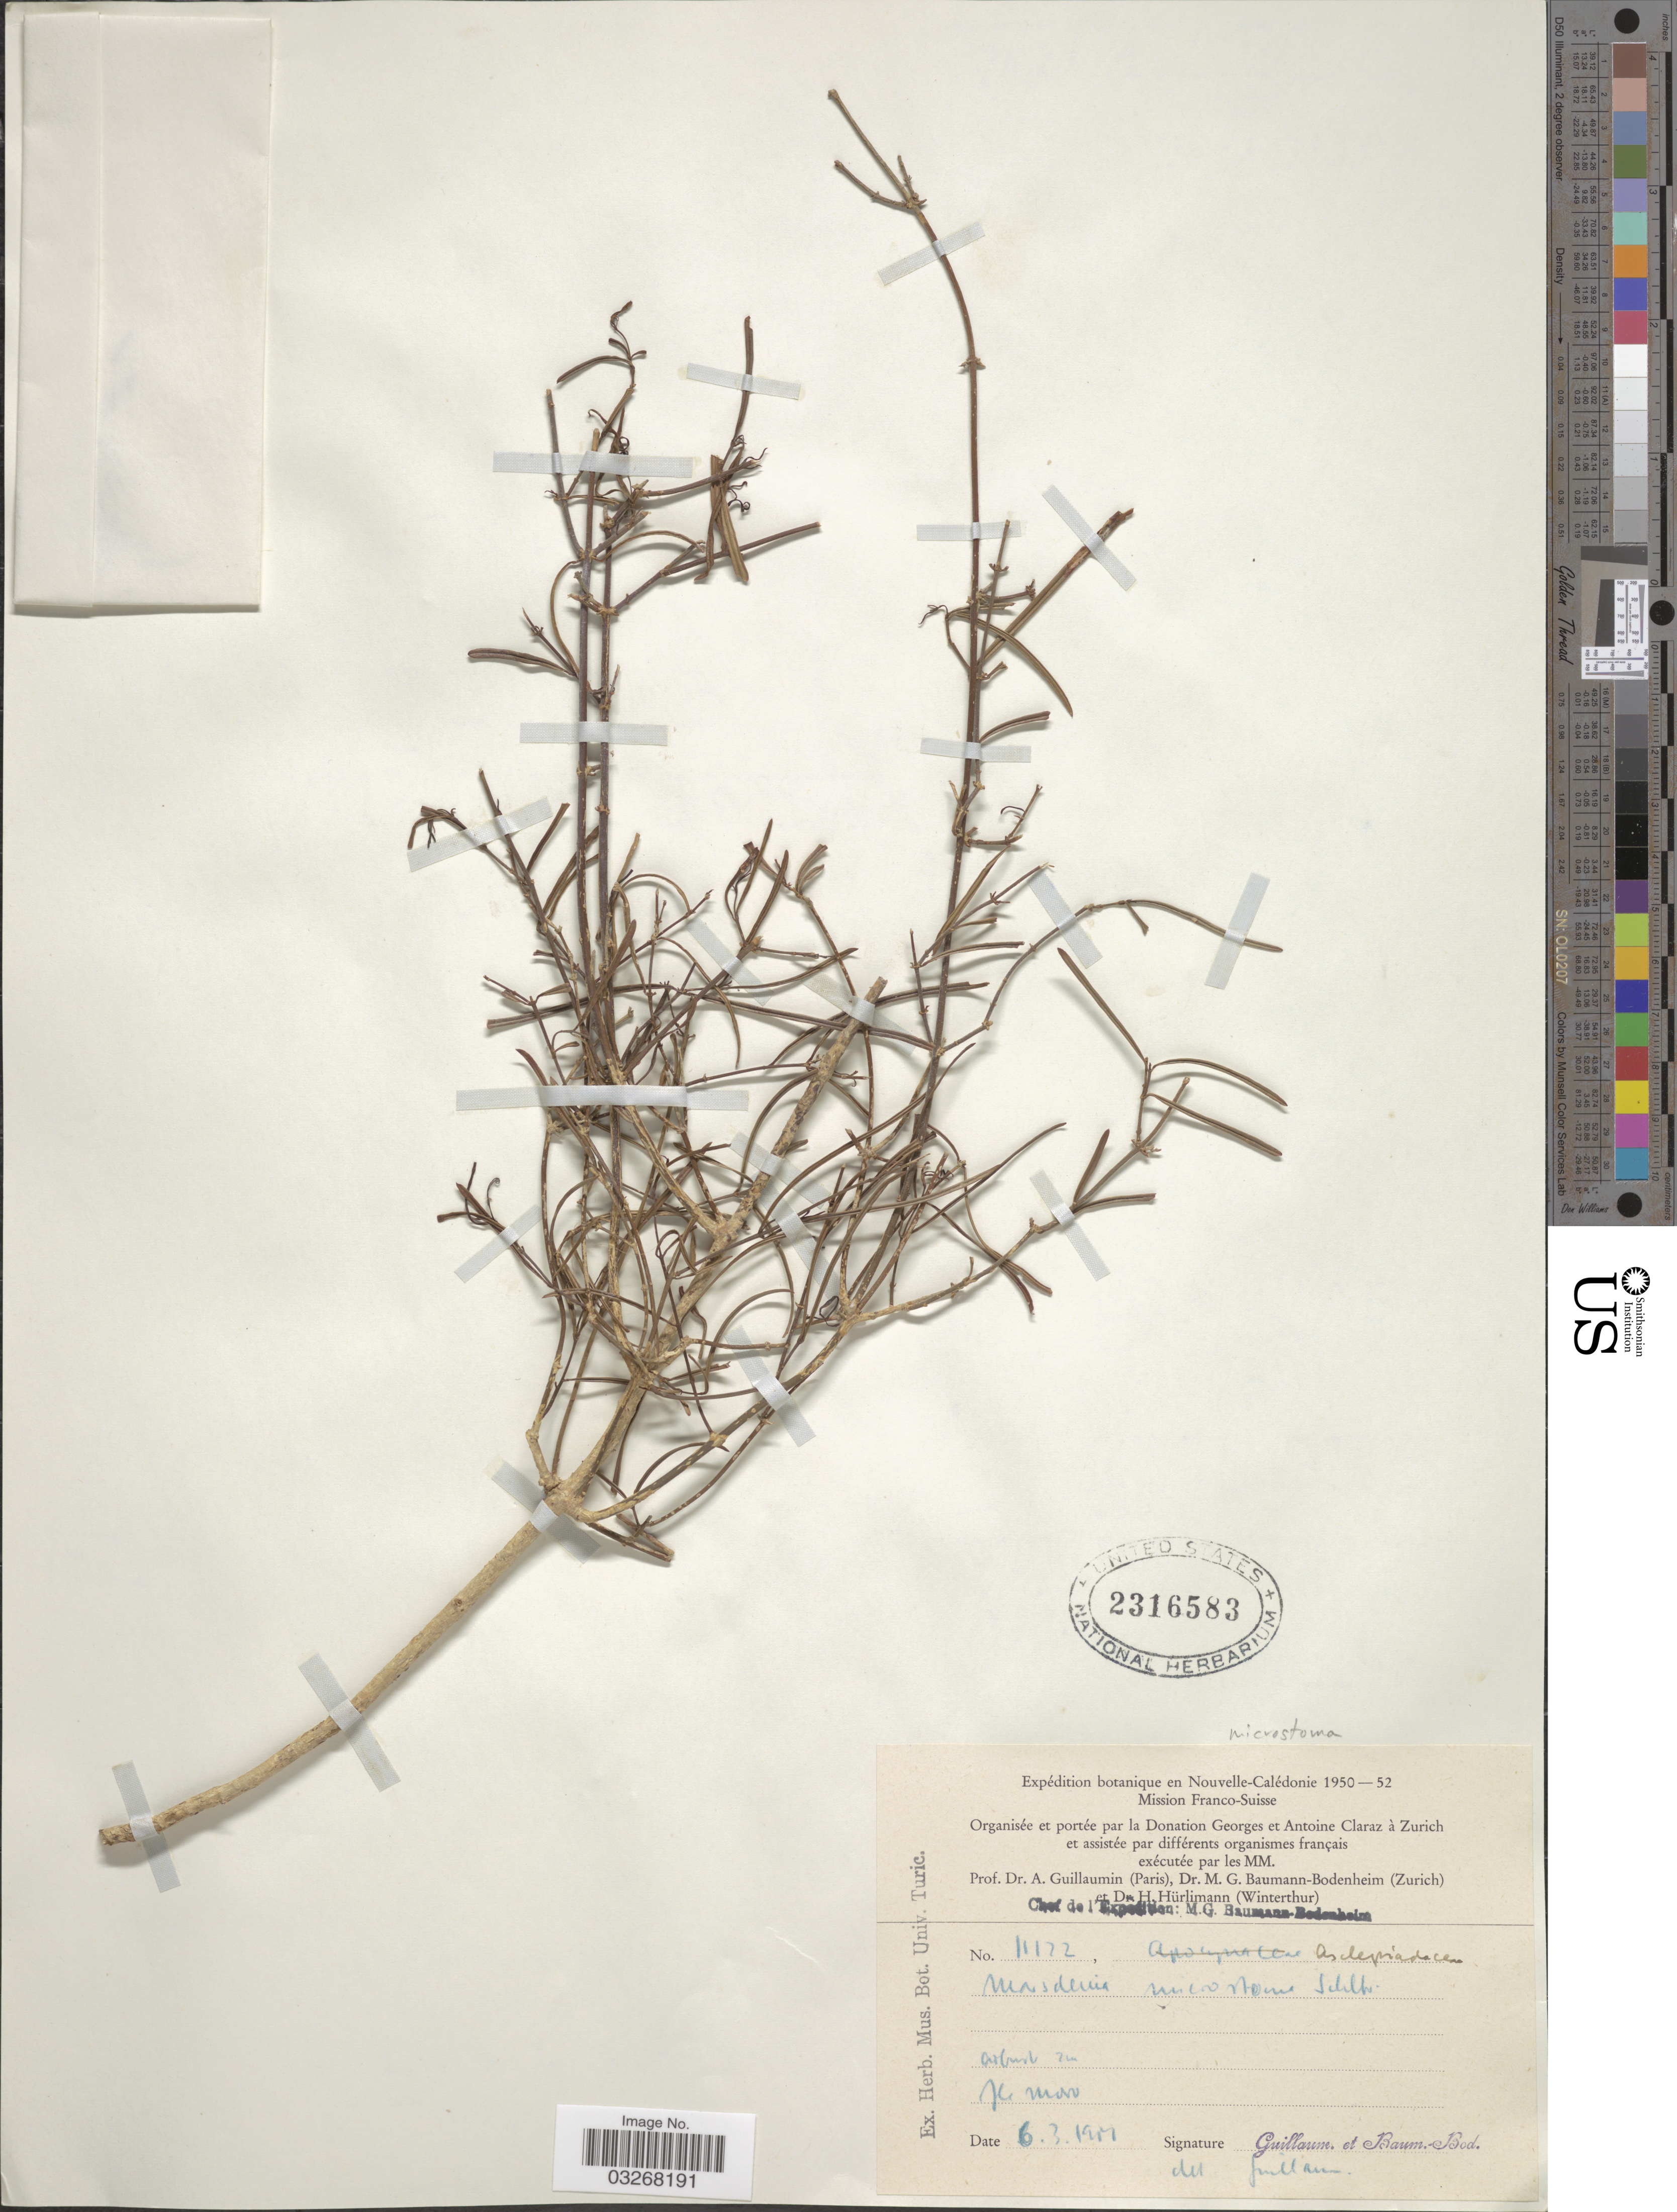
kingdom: Plantae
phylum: Tracheophyta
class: Magnoliopsida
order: Gentianales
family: Apocynaceae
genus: Marsdenia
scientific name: Marsdenia microstoma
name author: Schltr.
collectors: A. Guillaumin & M. G. Baumann-Bodenheim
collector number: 11122*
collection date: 1951-03-06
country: New Caledonia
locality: Ile Moro.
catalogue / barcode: US 2316583